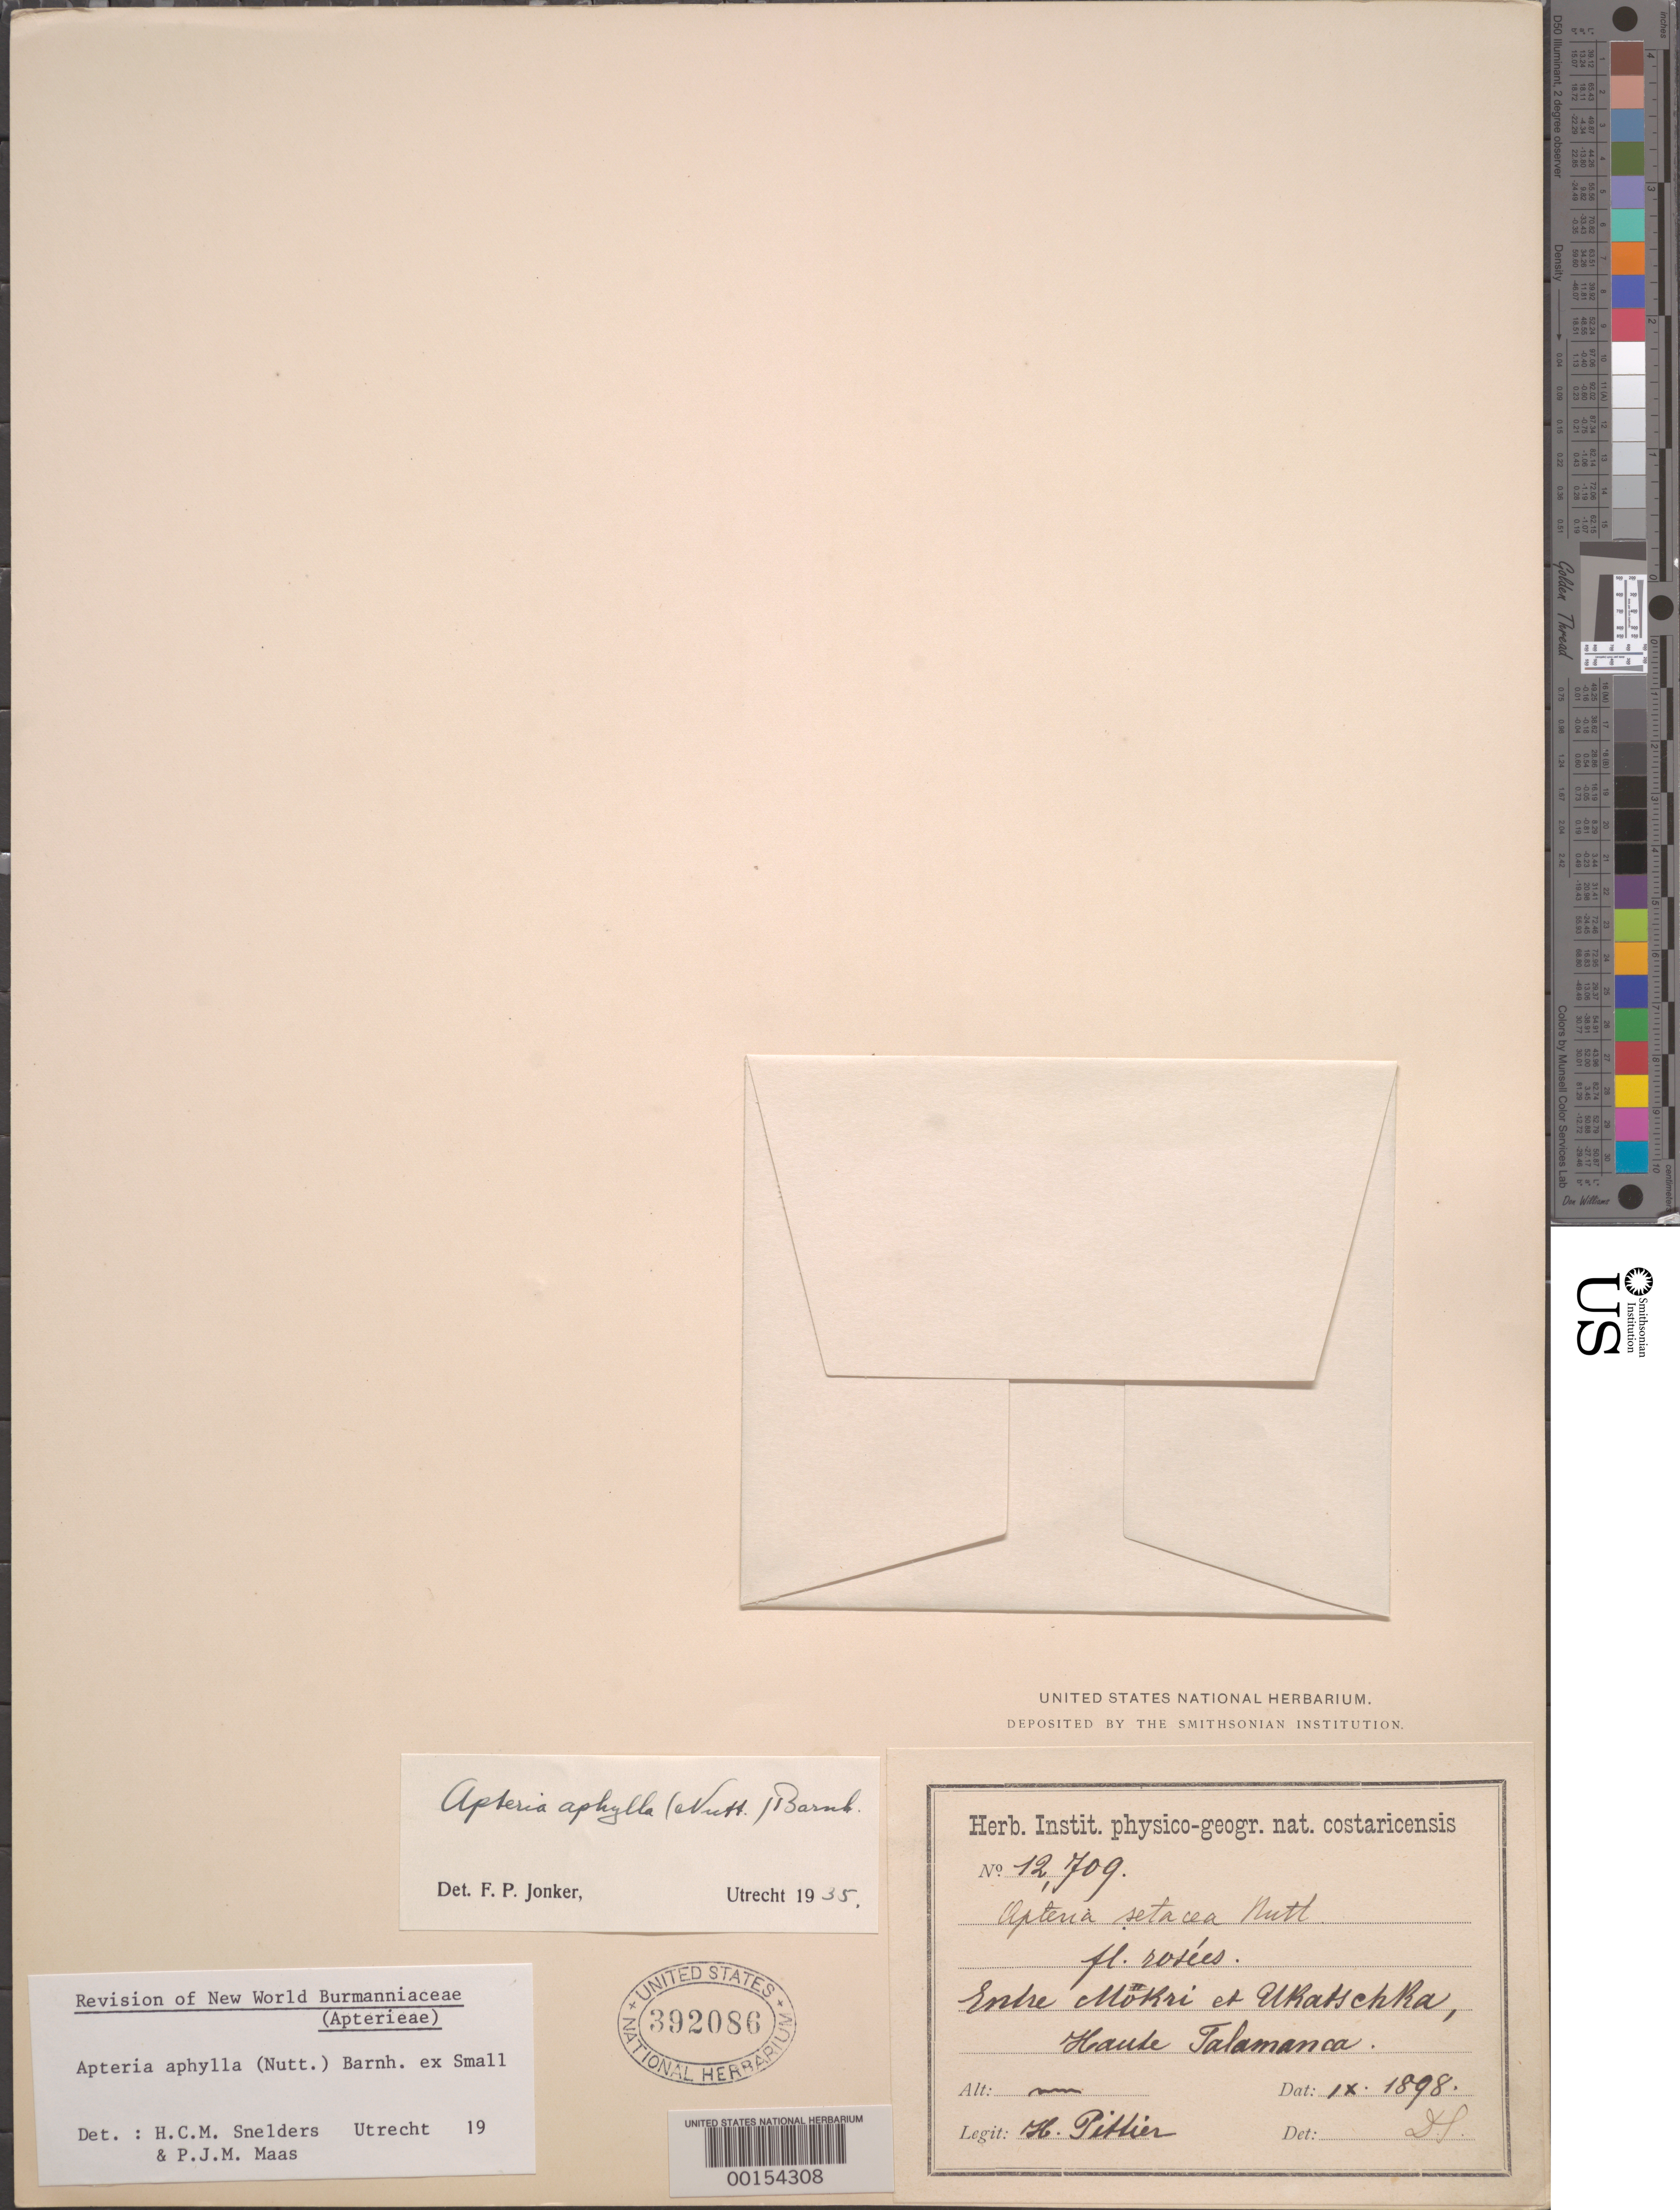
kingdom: Plantae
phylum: Tracheophyta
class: Liliopsida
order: Dioscoreales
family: Burmanniaceae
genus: Apteria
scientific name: Apteria aphylla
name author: (Nutt.) Barnhart ex Small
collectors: H. F. Pittier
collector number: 12709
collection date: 1898-09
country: Costa Rica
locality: Entre Mokri et Ukatschka, Haute Talamanca.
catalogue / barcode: US 392086